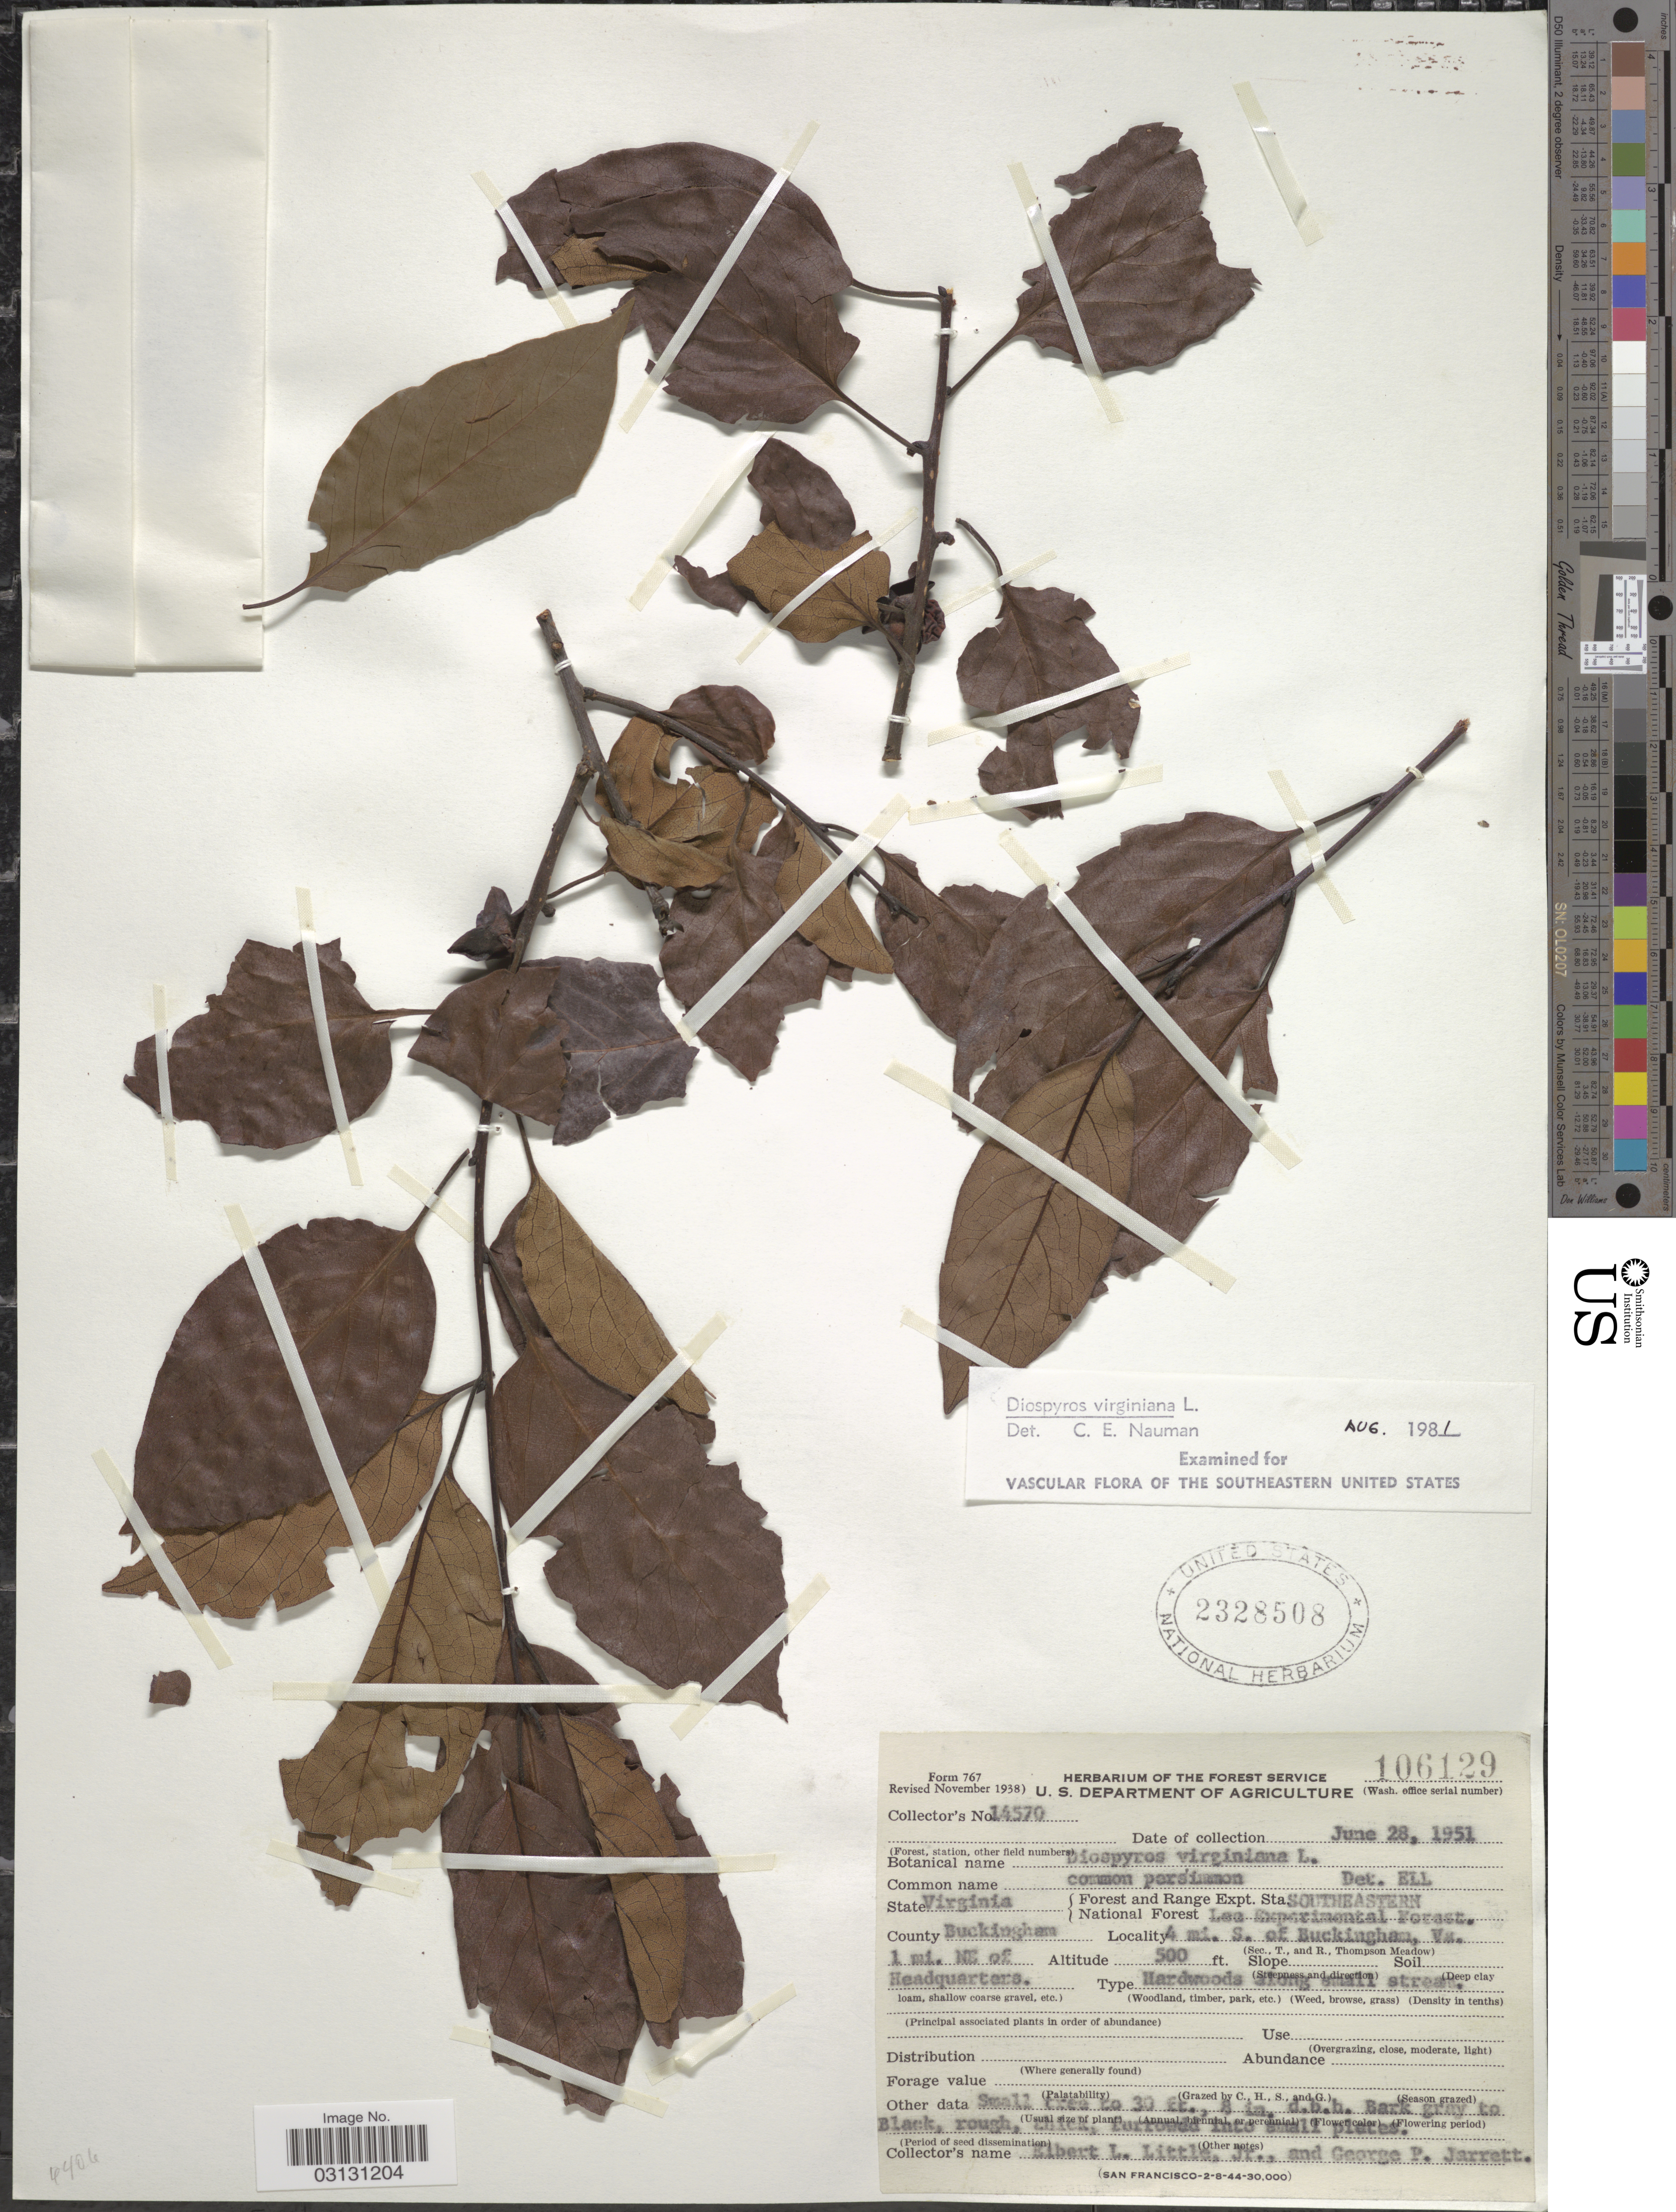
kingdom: Plantae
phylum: Tracheophyta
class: Magnoliopsida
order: Ericales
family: Ebenaceae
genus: Diospyros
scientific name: Diospyros virginiana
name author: L.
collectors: E. L. Little & G. Jarrett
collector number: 14570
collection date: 1951-06-28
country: United States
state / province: Virginia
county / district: Buckingham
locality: Southeastern Lee Experimental Forest. County Buckingham. 4 mi. S. of Buckingham. 1 mi. NE of Headquarters.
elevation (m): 152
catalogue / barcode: US 2328508